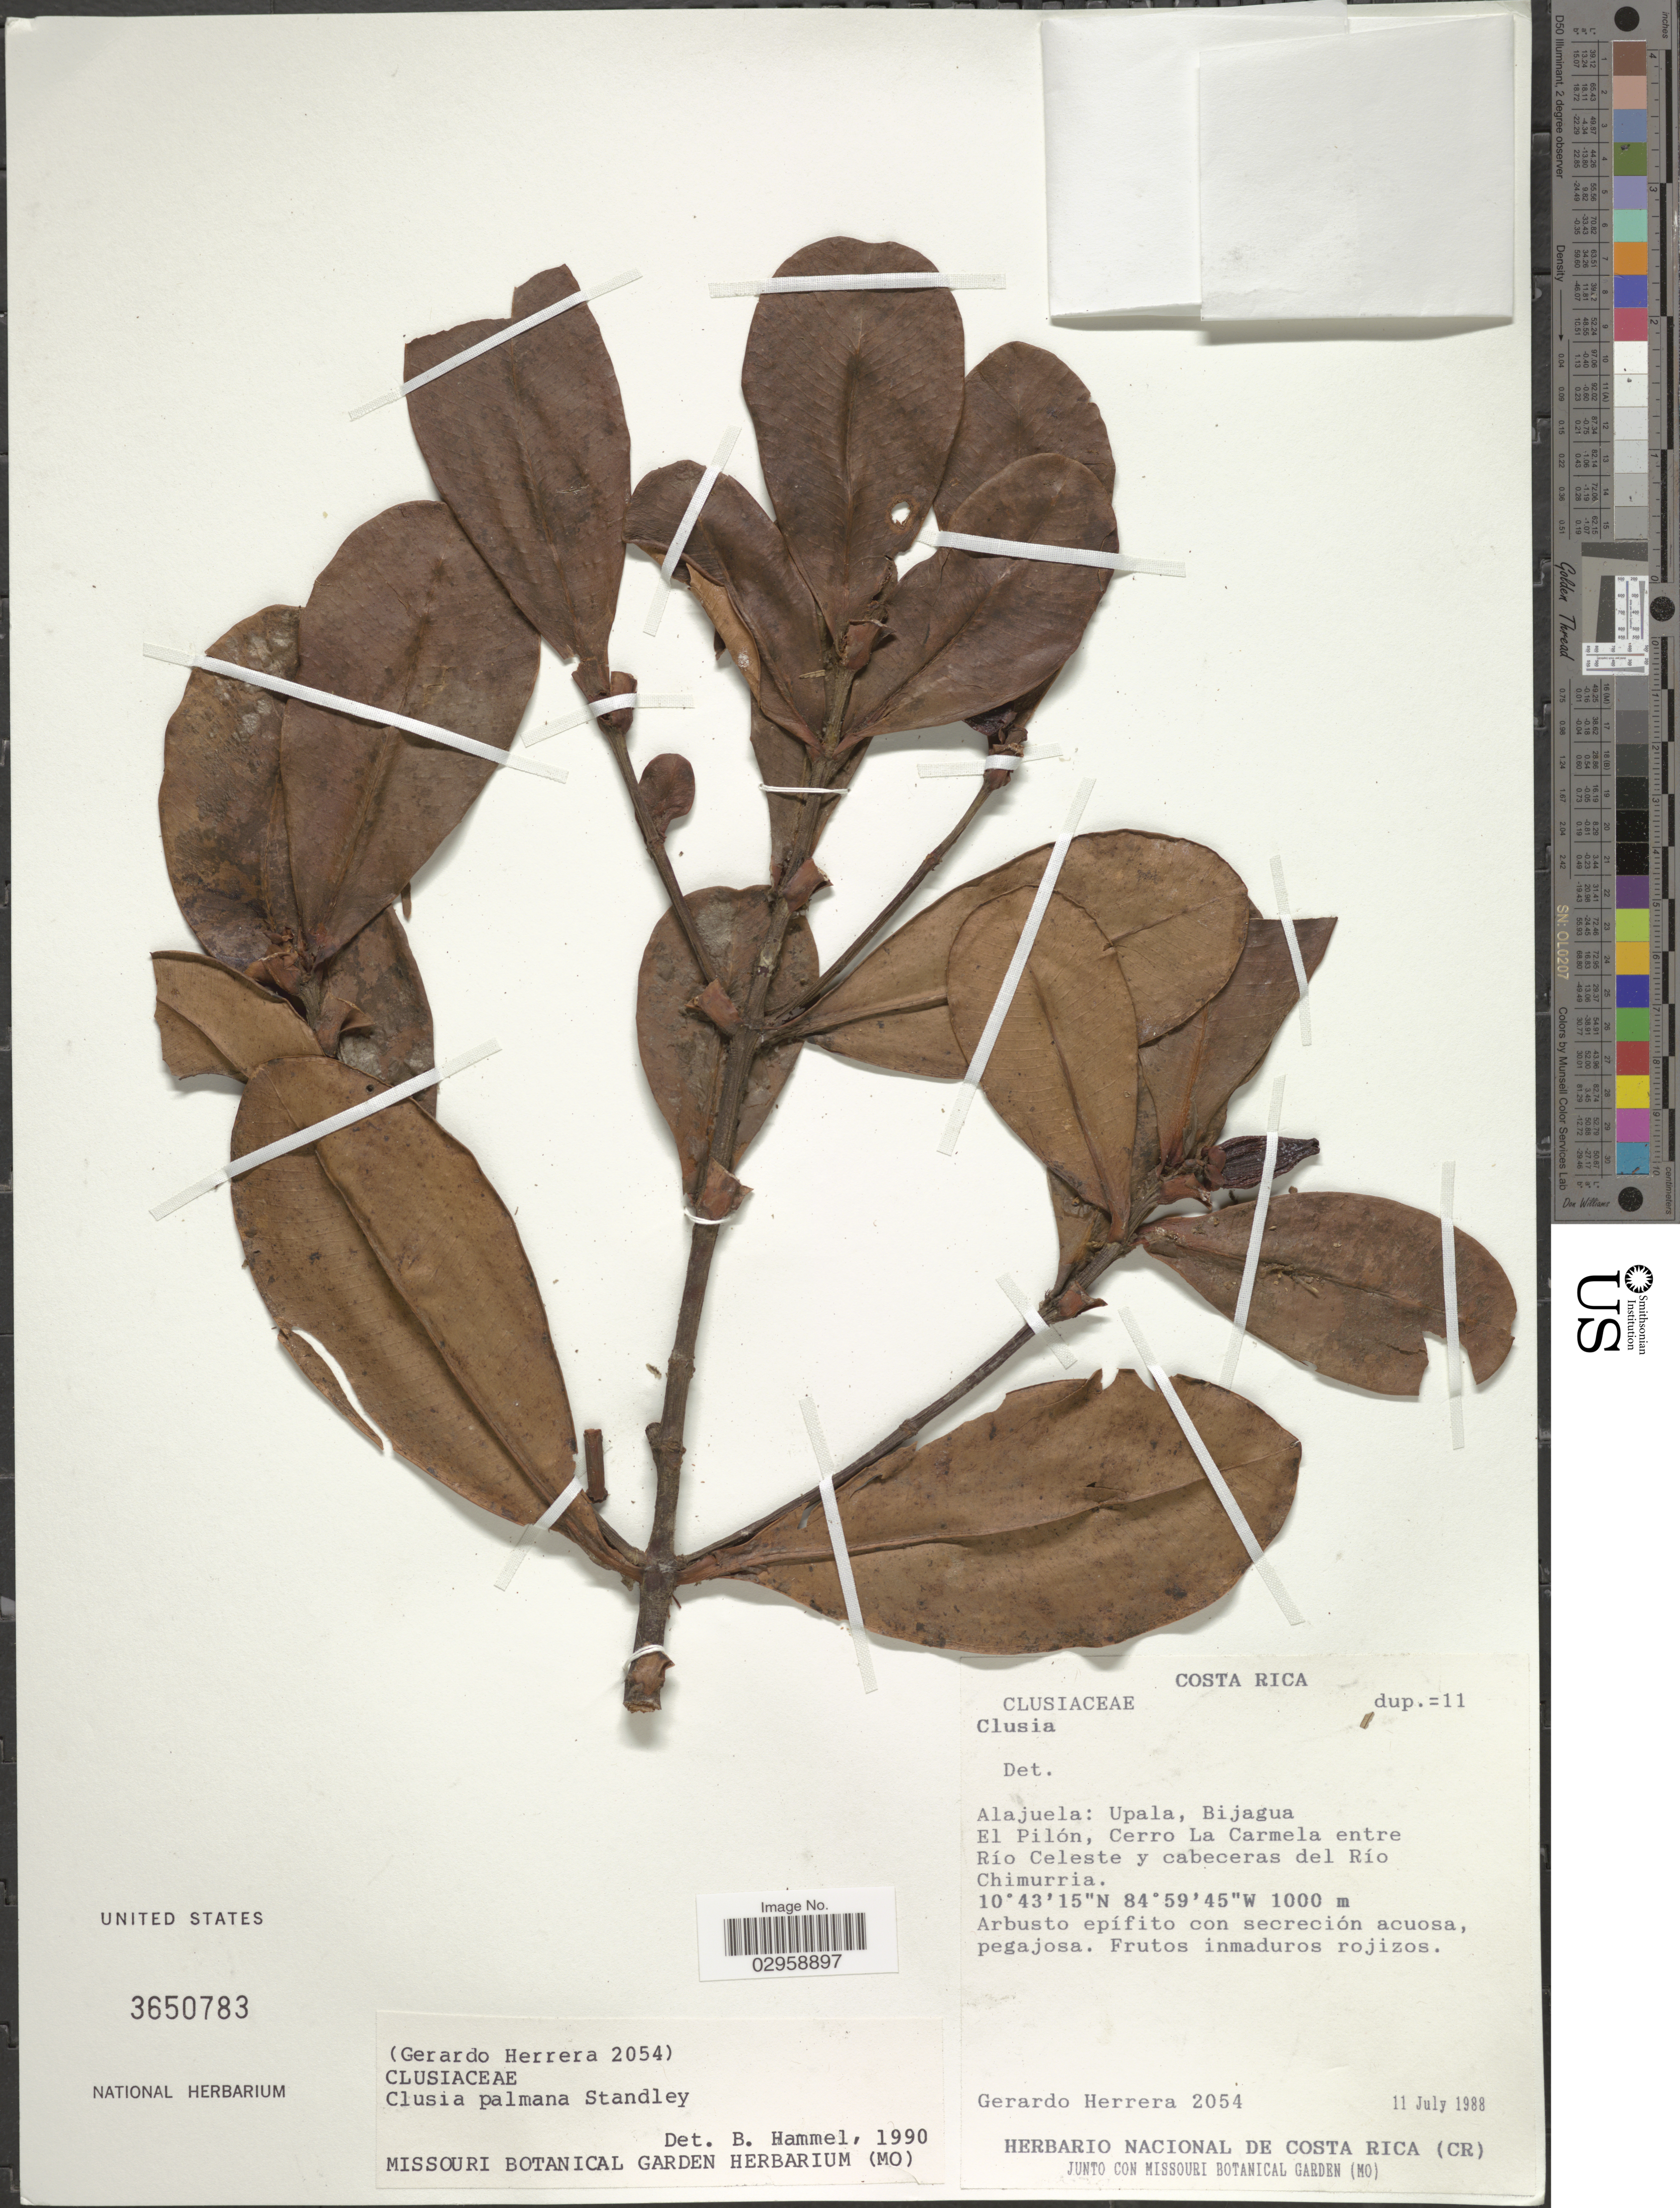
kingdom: Plantae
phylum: Tracheophyta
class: Magnoliopsida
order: Malpighiales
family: Clusiaceae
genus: Clusia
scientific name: Clusia palmana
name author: Standl.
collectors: G. Herrera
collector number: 2054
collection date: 1988-07-11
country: Costa Rica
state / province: Alajuela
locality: Upala, Bijagua, El Pilón, Cerro La Carmela entre Río Celeste y cabeceras del Río Chimurria.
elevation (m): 1000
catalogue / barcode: US 3650783